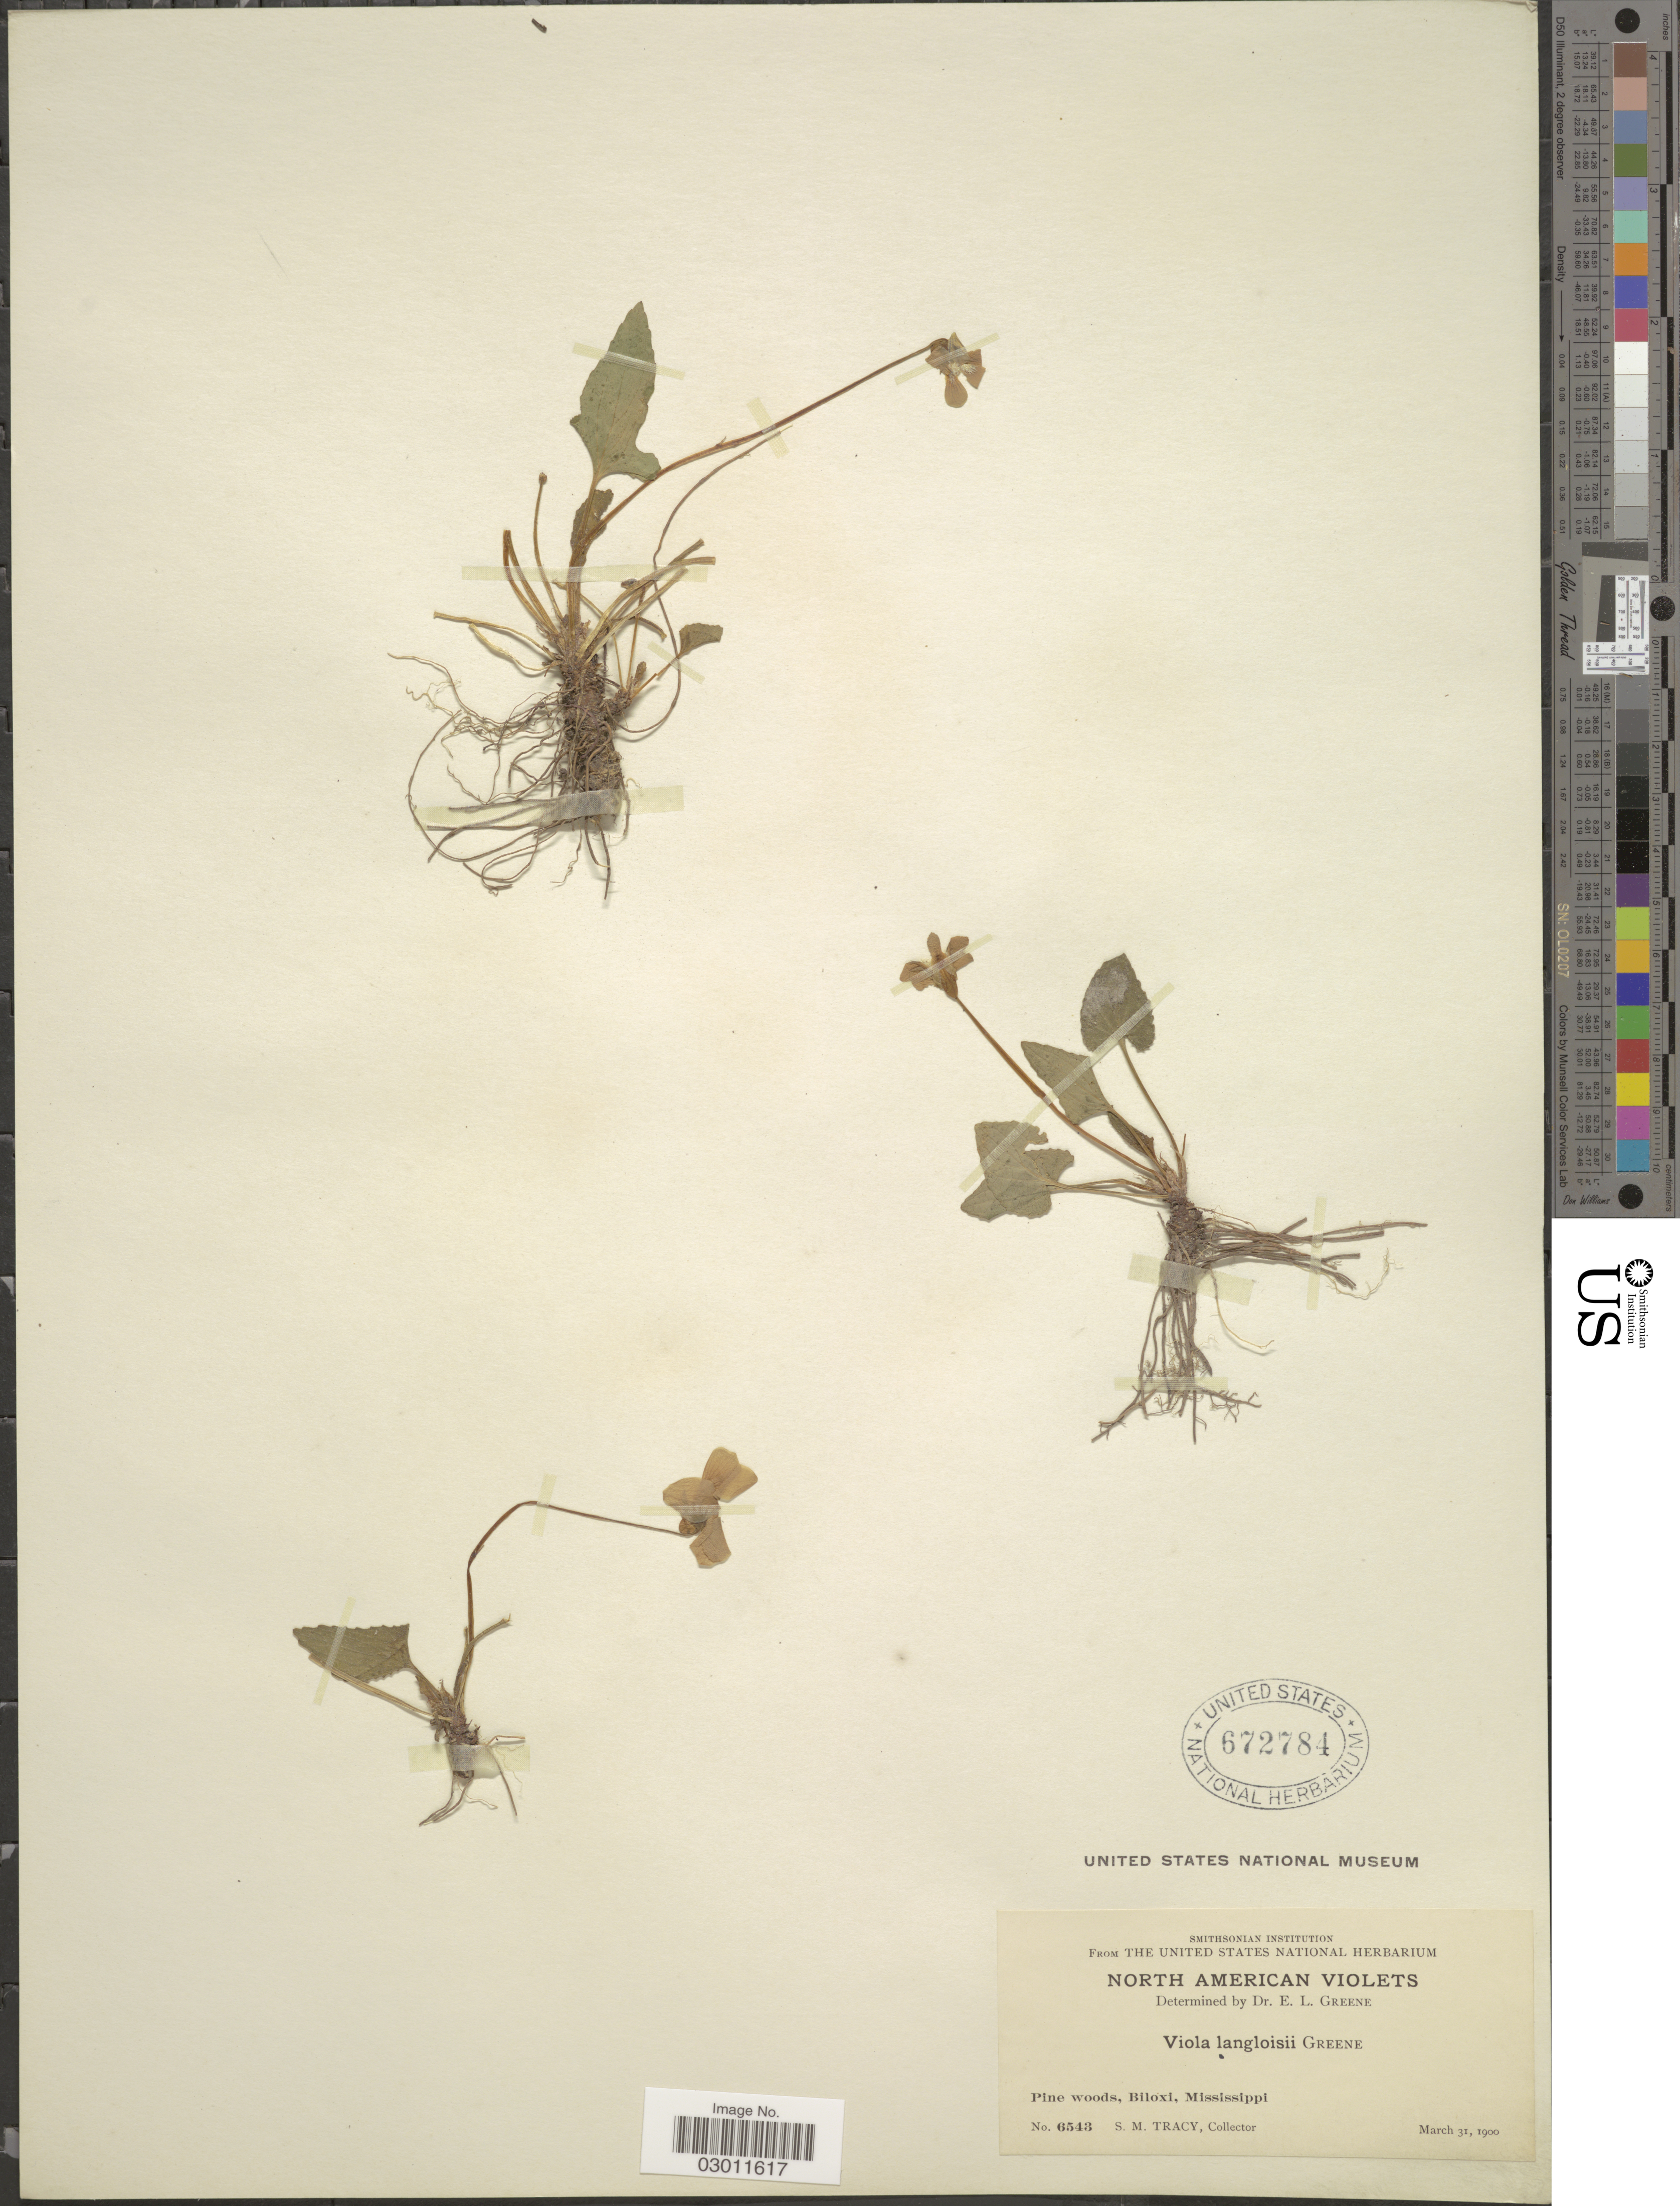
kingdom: Plantae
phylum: Tracheophyta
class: Magnoliopsida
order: Malpighiales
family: Violaceae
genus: Viola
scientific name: Viola affinis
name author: LeConte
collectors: S. M. Tracy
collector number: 6543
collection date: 1900-03-31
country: United States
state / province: Mississippi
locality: Pine woods, Biloxi.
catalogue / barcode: US 672784